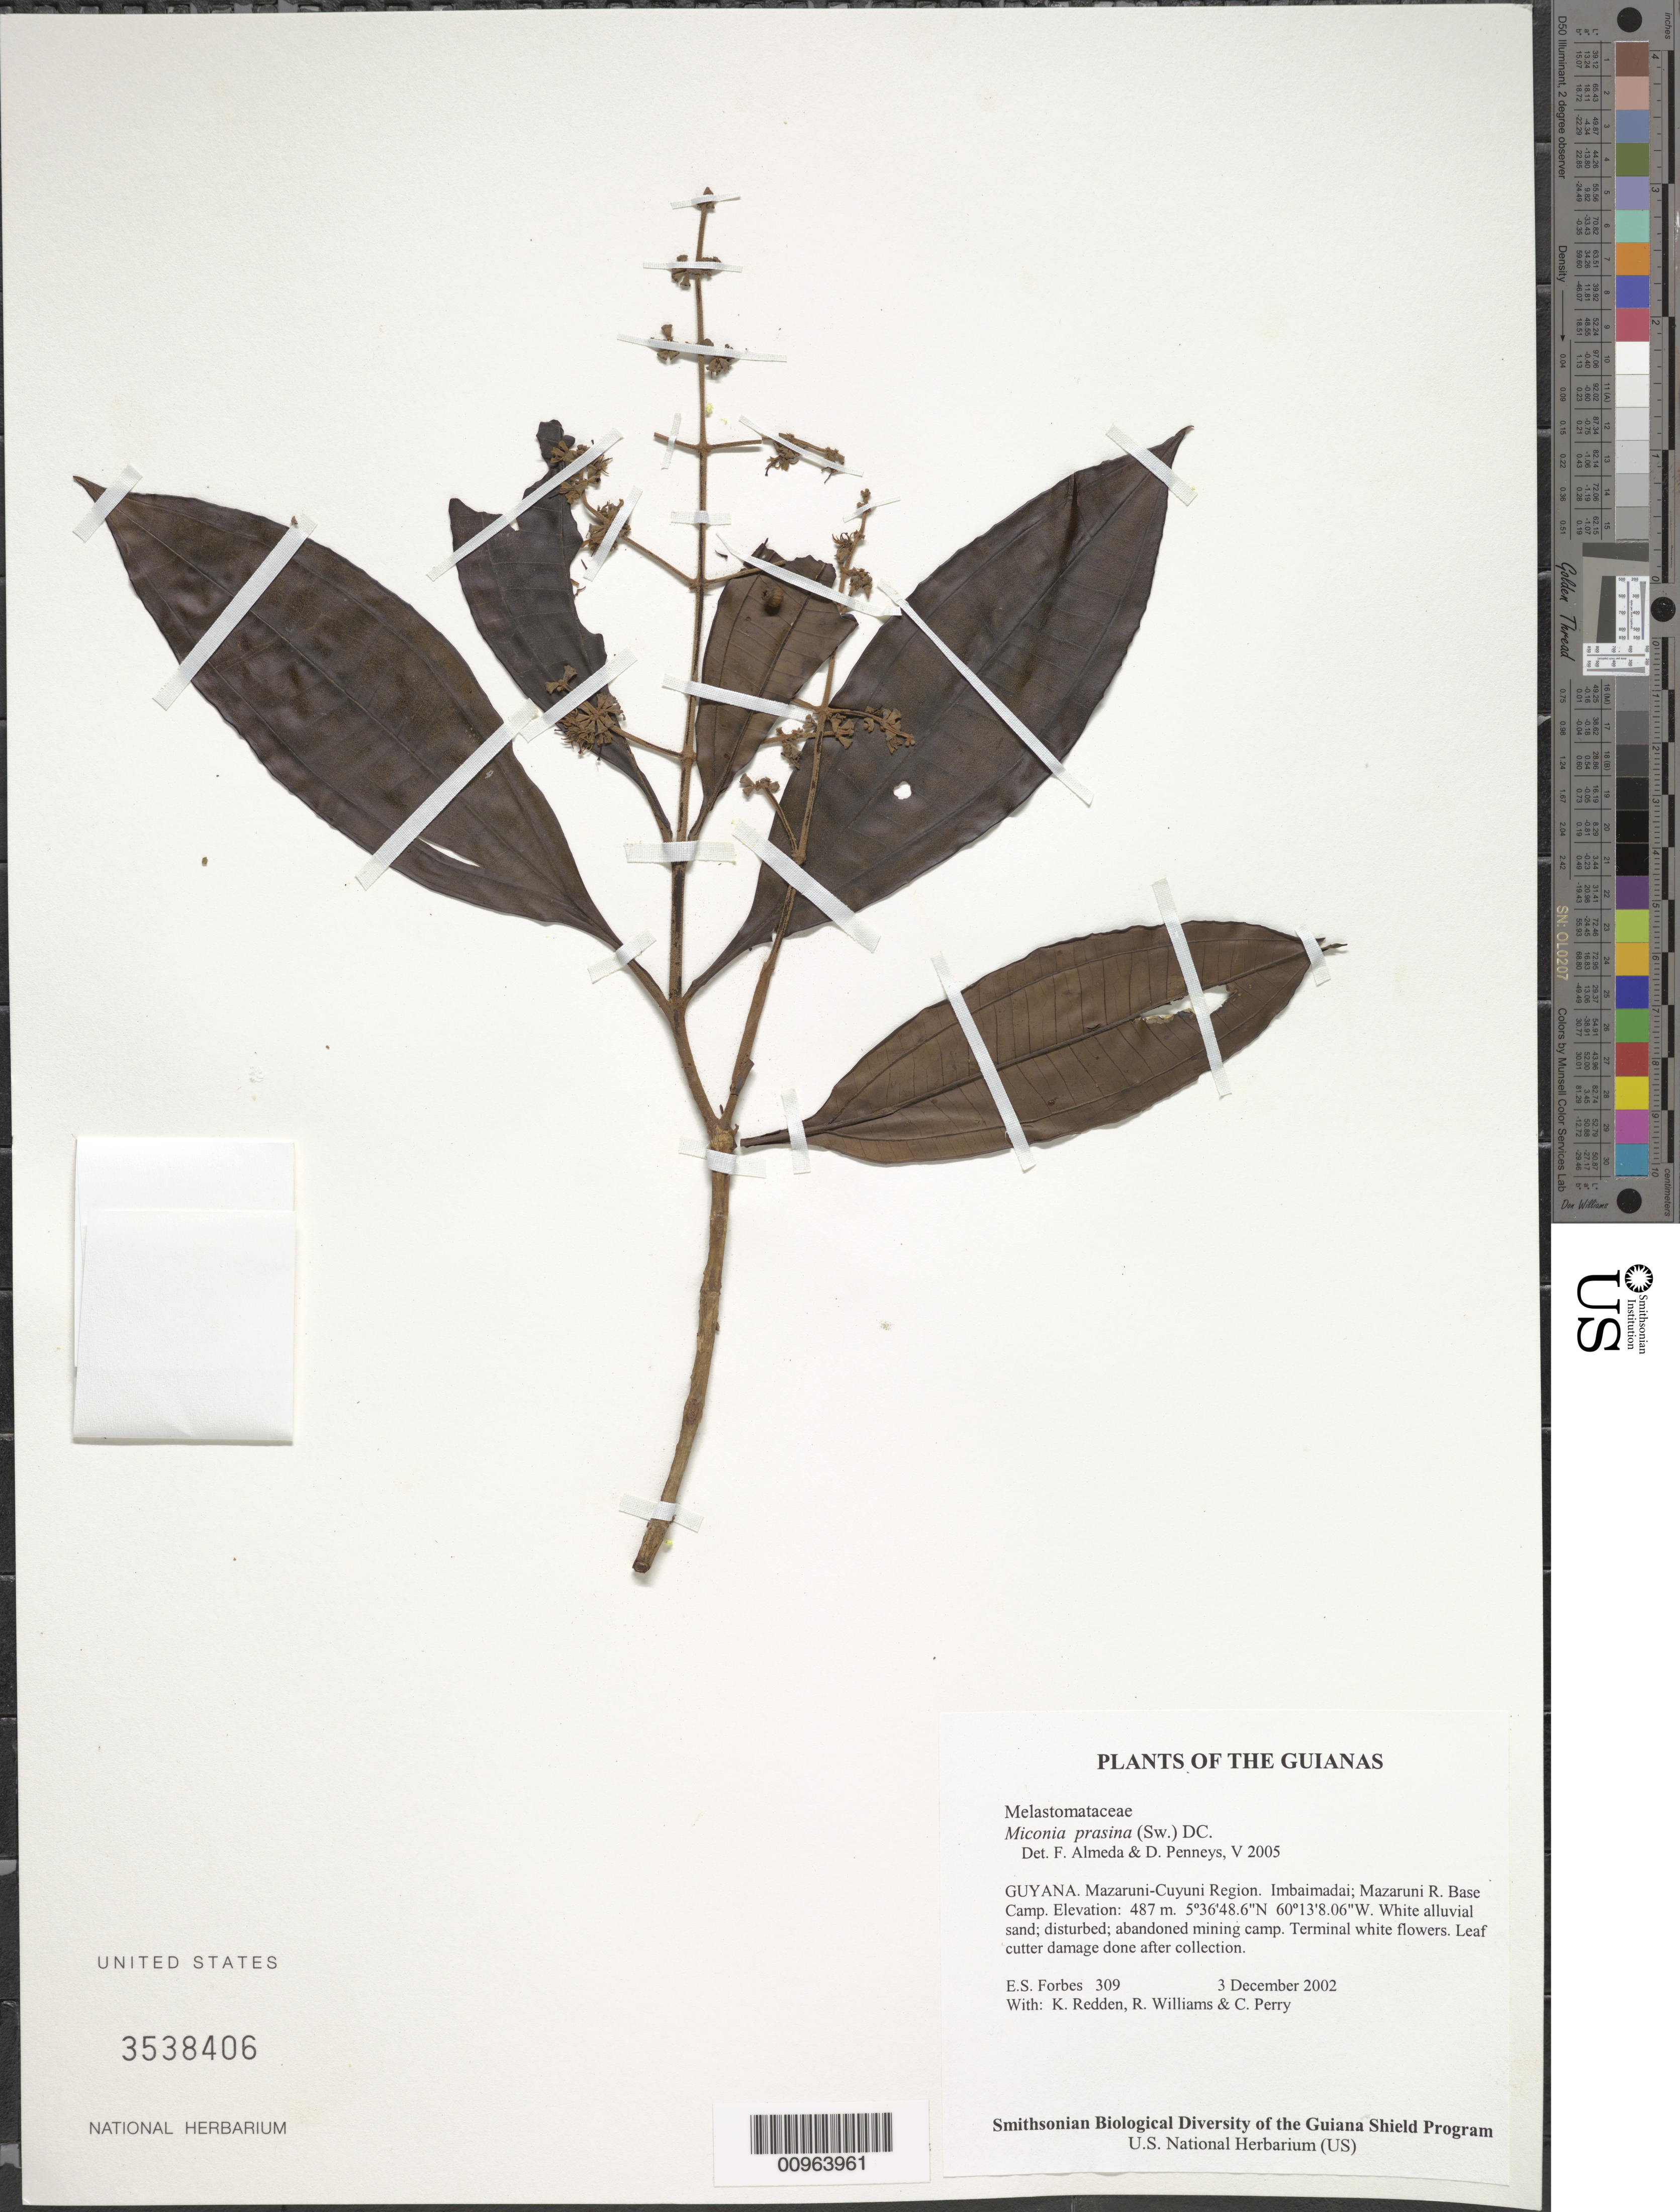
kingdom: Plantae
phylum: Tracheophyta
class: Magnoliopsida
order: Myrtales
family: Melastomataceae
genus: Miconia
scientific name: Miconia prasina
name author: (Sw.) DC.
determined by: Almeda, F.; Penneys, D. S.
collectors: E. Forbes, K. M. Redden, R. Williams & C. Perry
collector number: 309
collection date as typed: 3 December 2002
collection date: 2002-12-03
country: Guyana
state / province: Cuyuni-Mazaruni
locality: Imbaimadai; Mazaruni R. Base Camp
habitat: White alluvial sand; disturbed; abandoned mining camp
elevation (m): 487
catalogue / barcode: US 3538406